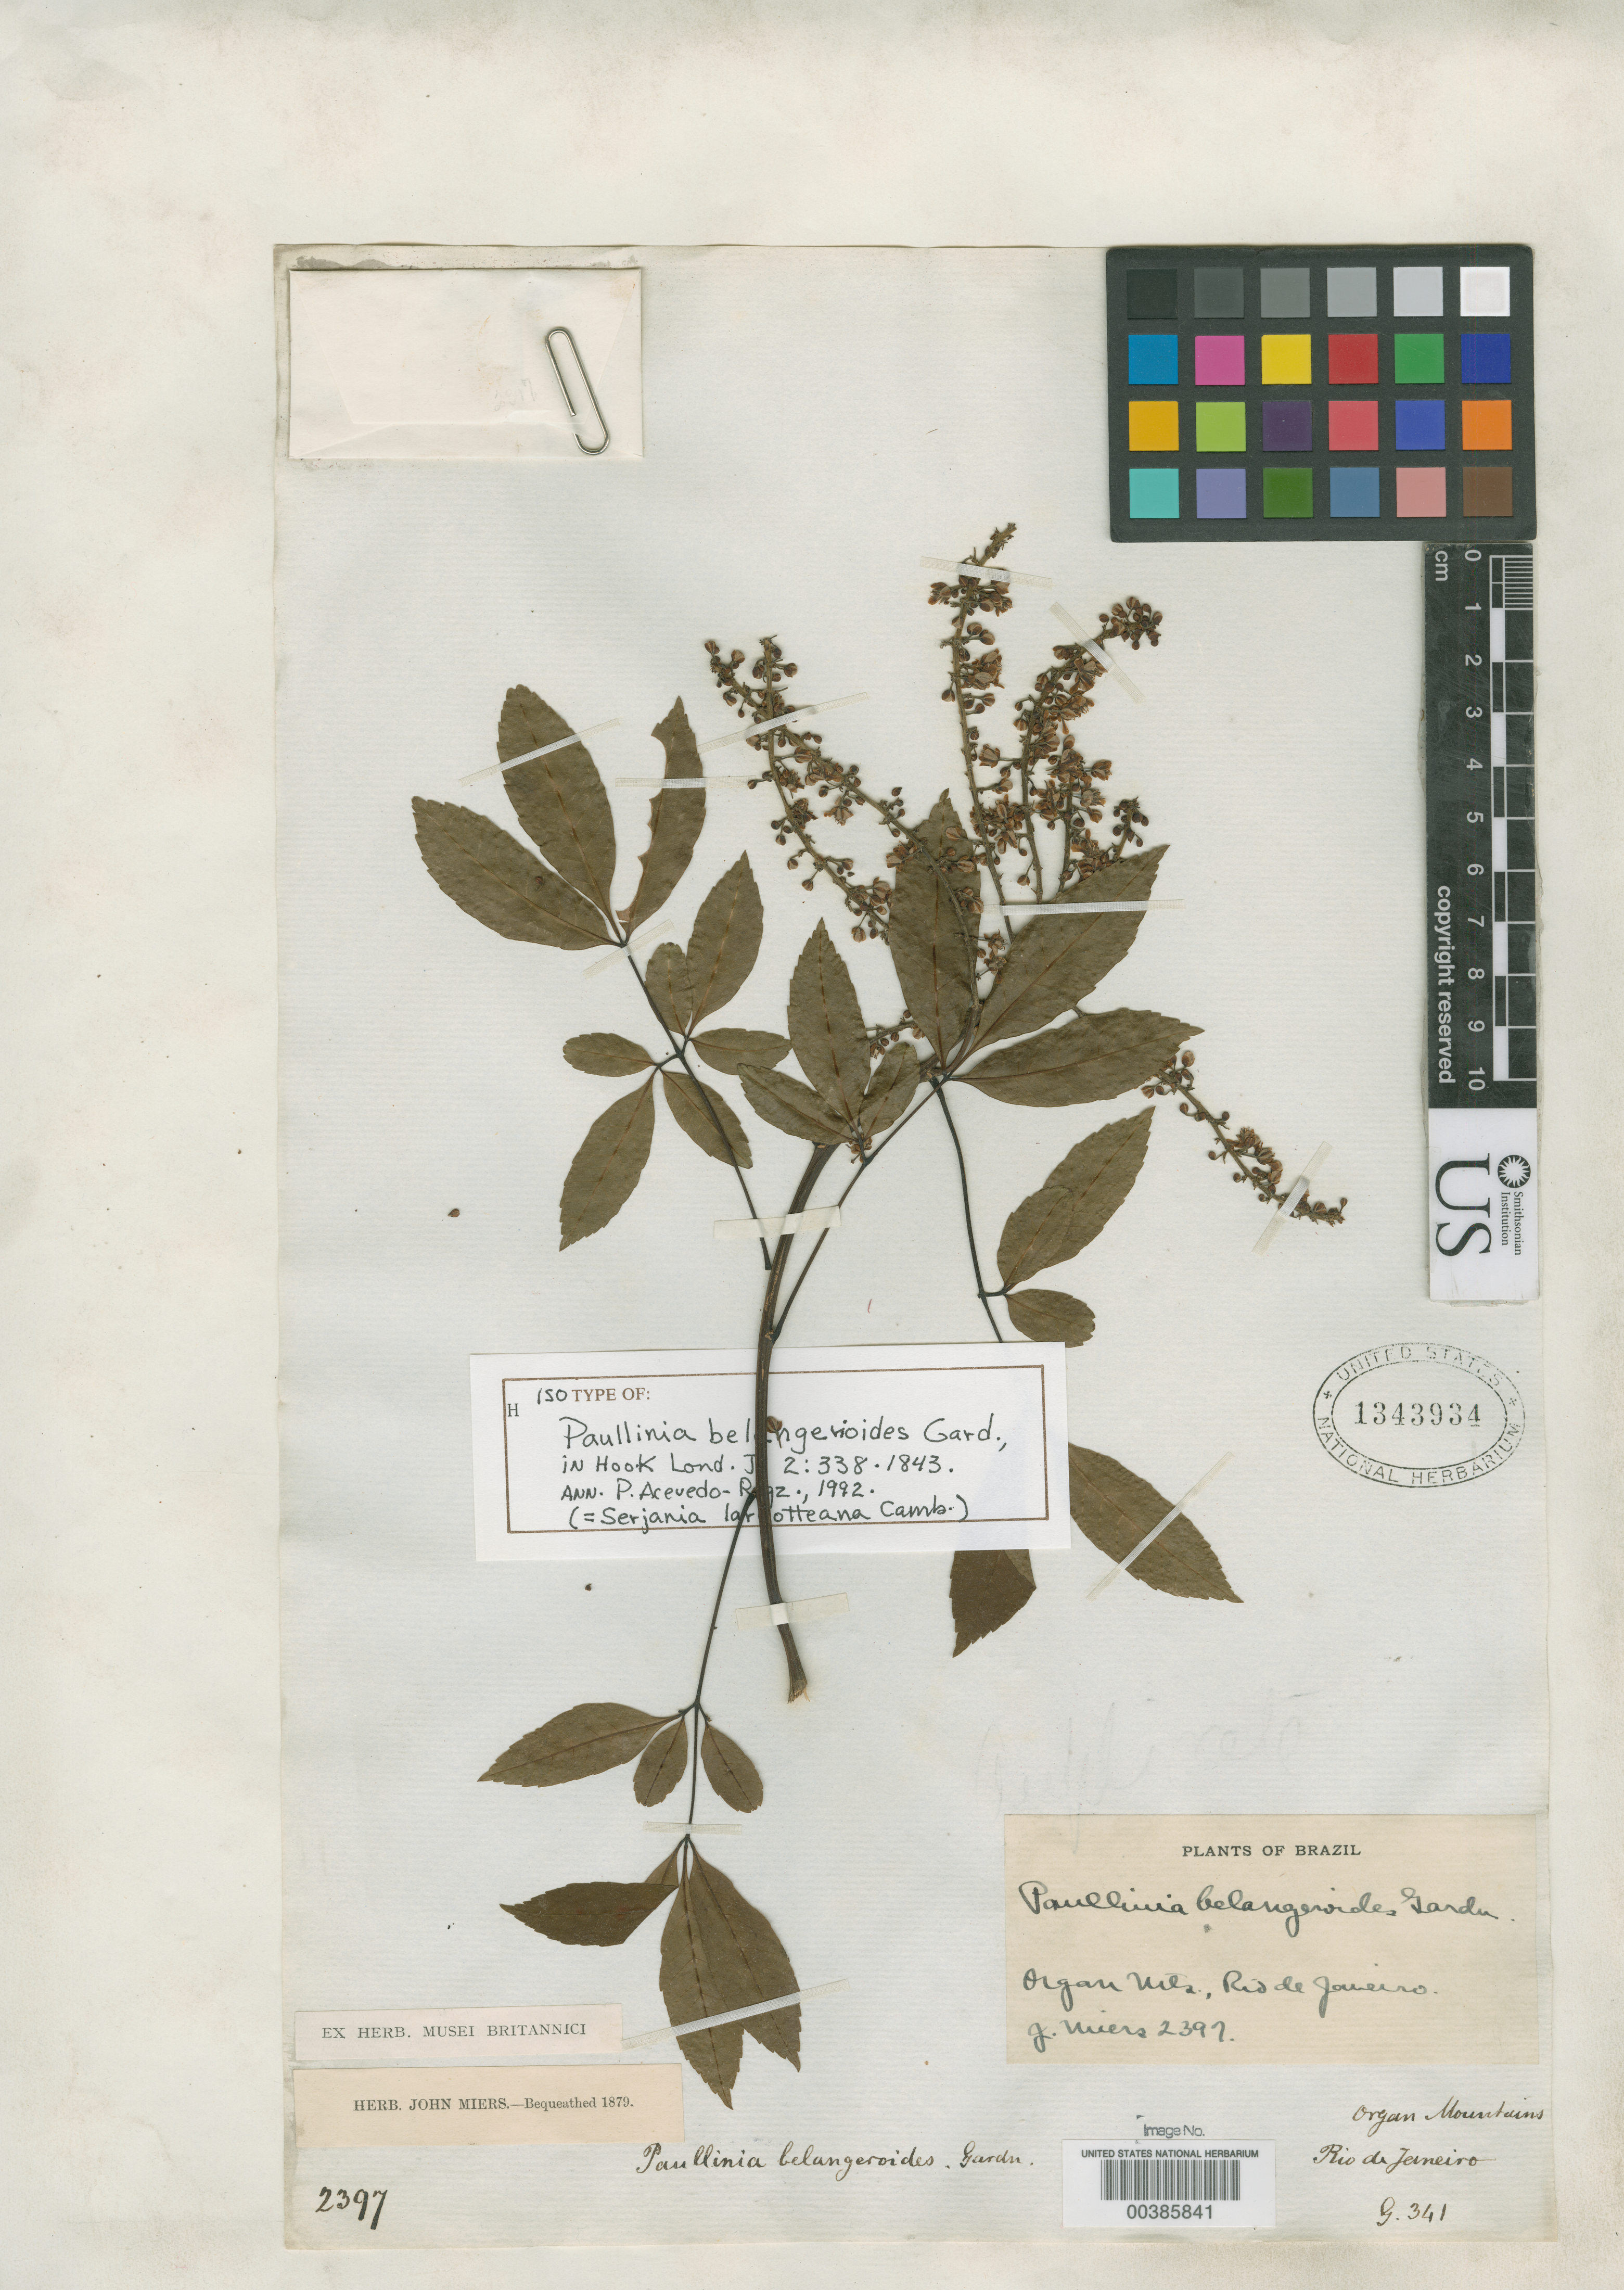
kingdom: Plantae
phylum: Tracheophyta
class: Magnoliopsida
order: Sapindales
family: Sapindaceae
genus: Paullinia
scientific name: Paullinia belangerioides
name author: Gardner in Hook.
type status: Isotype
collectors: G. Gardner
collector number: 341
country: Brazil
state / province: Rio de Janeiro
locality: Organ Mountains.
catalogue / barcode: US 1343934